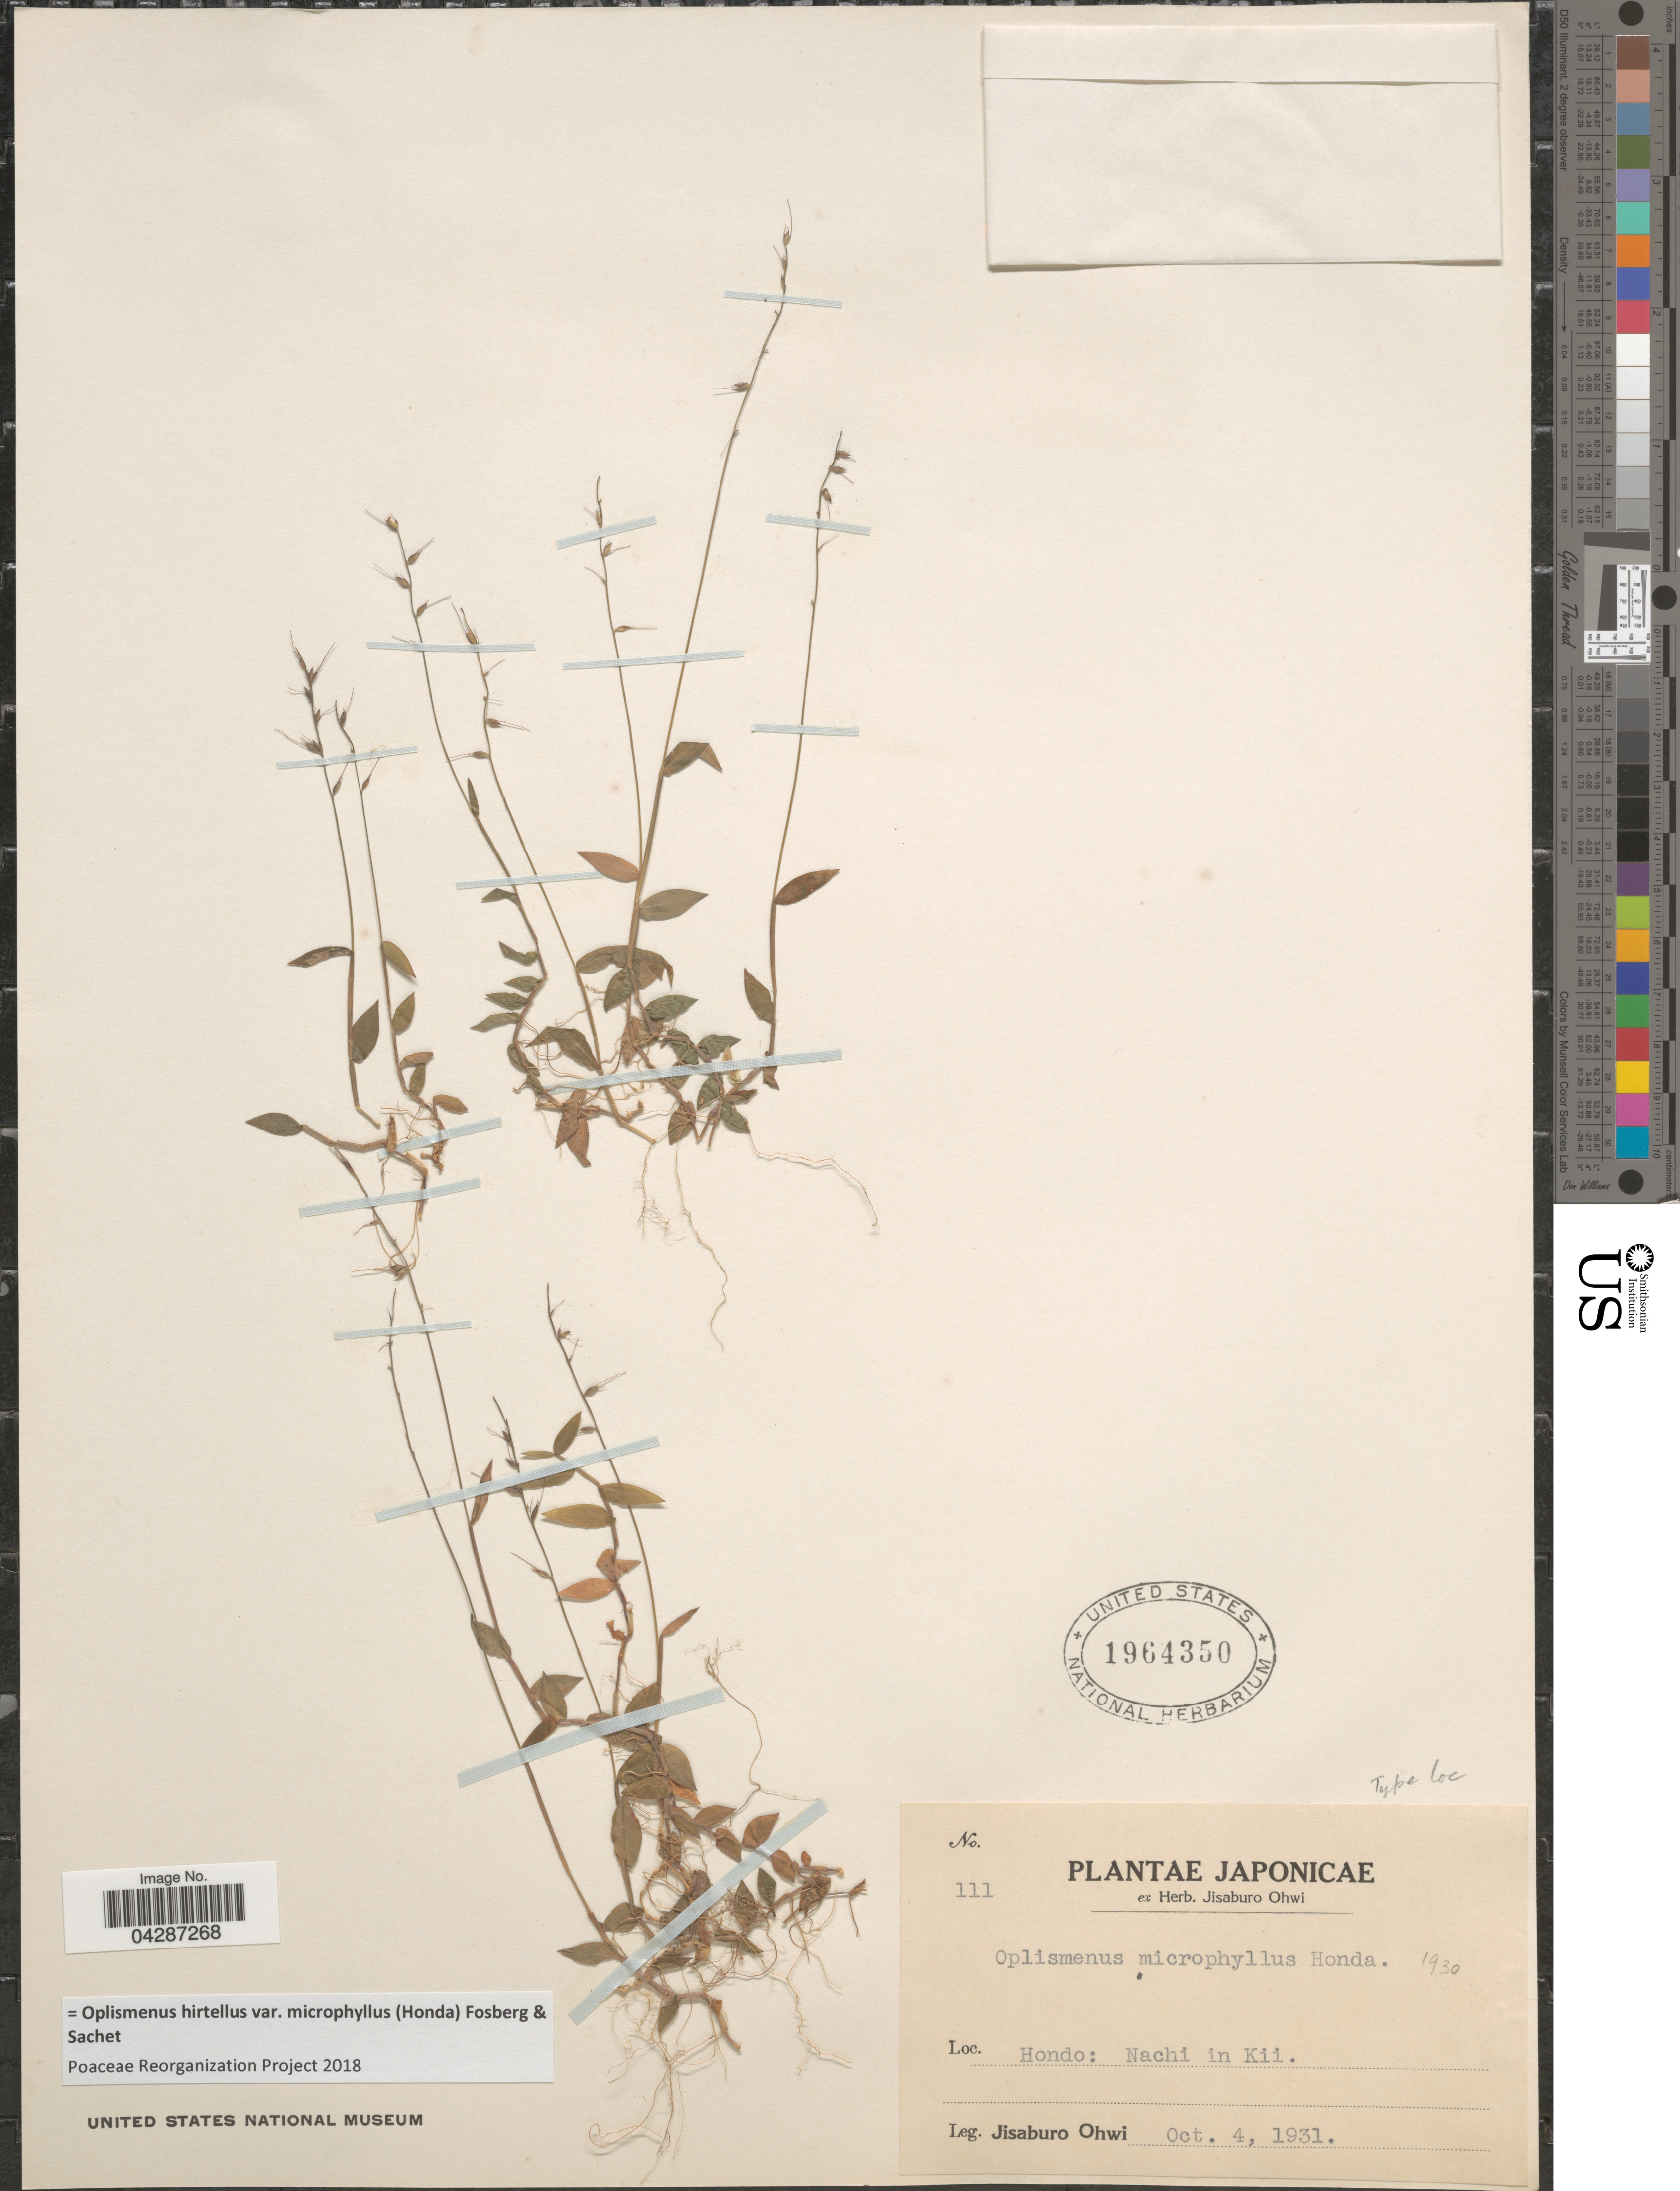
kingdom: Plantae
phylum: Tracheophyta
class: Liliopsida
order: Poales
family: Poaceae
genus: Oplismenus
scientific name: Oplismenus hirtellus var. microphyllus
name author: (Honda) Fosberg & Sachet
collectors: J. Ohwi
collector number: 111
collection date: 1931-10-04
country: Japan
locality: Hondo: Nachi in Kii.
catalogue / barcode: US 1964350